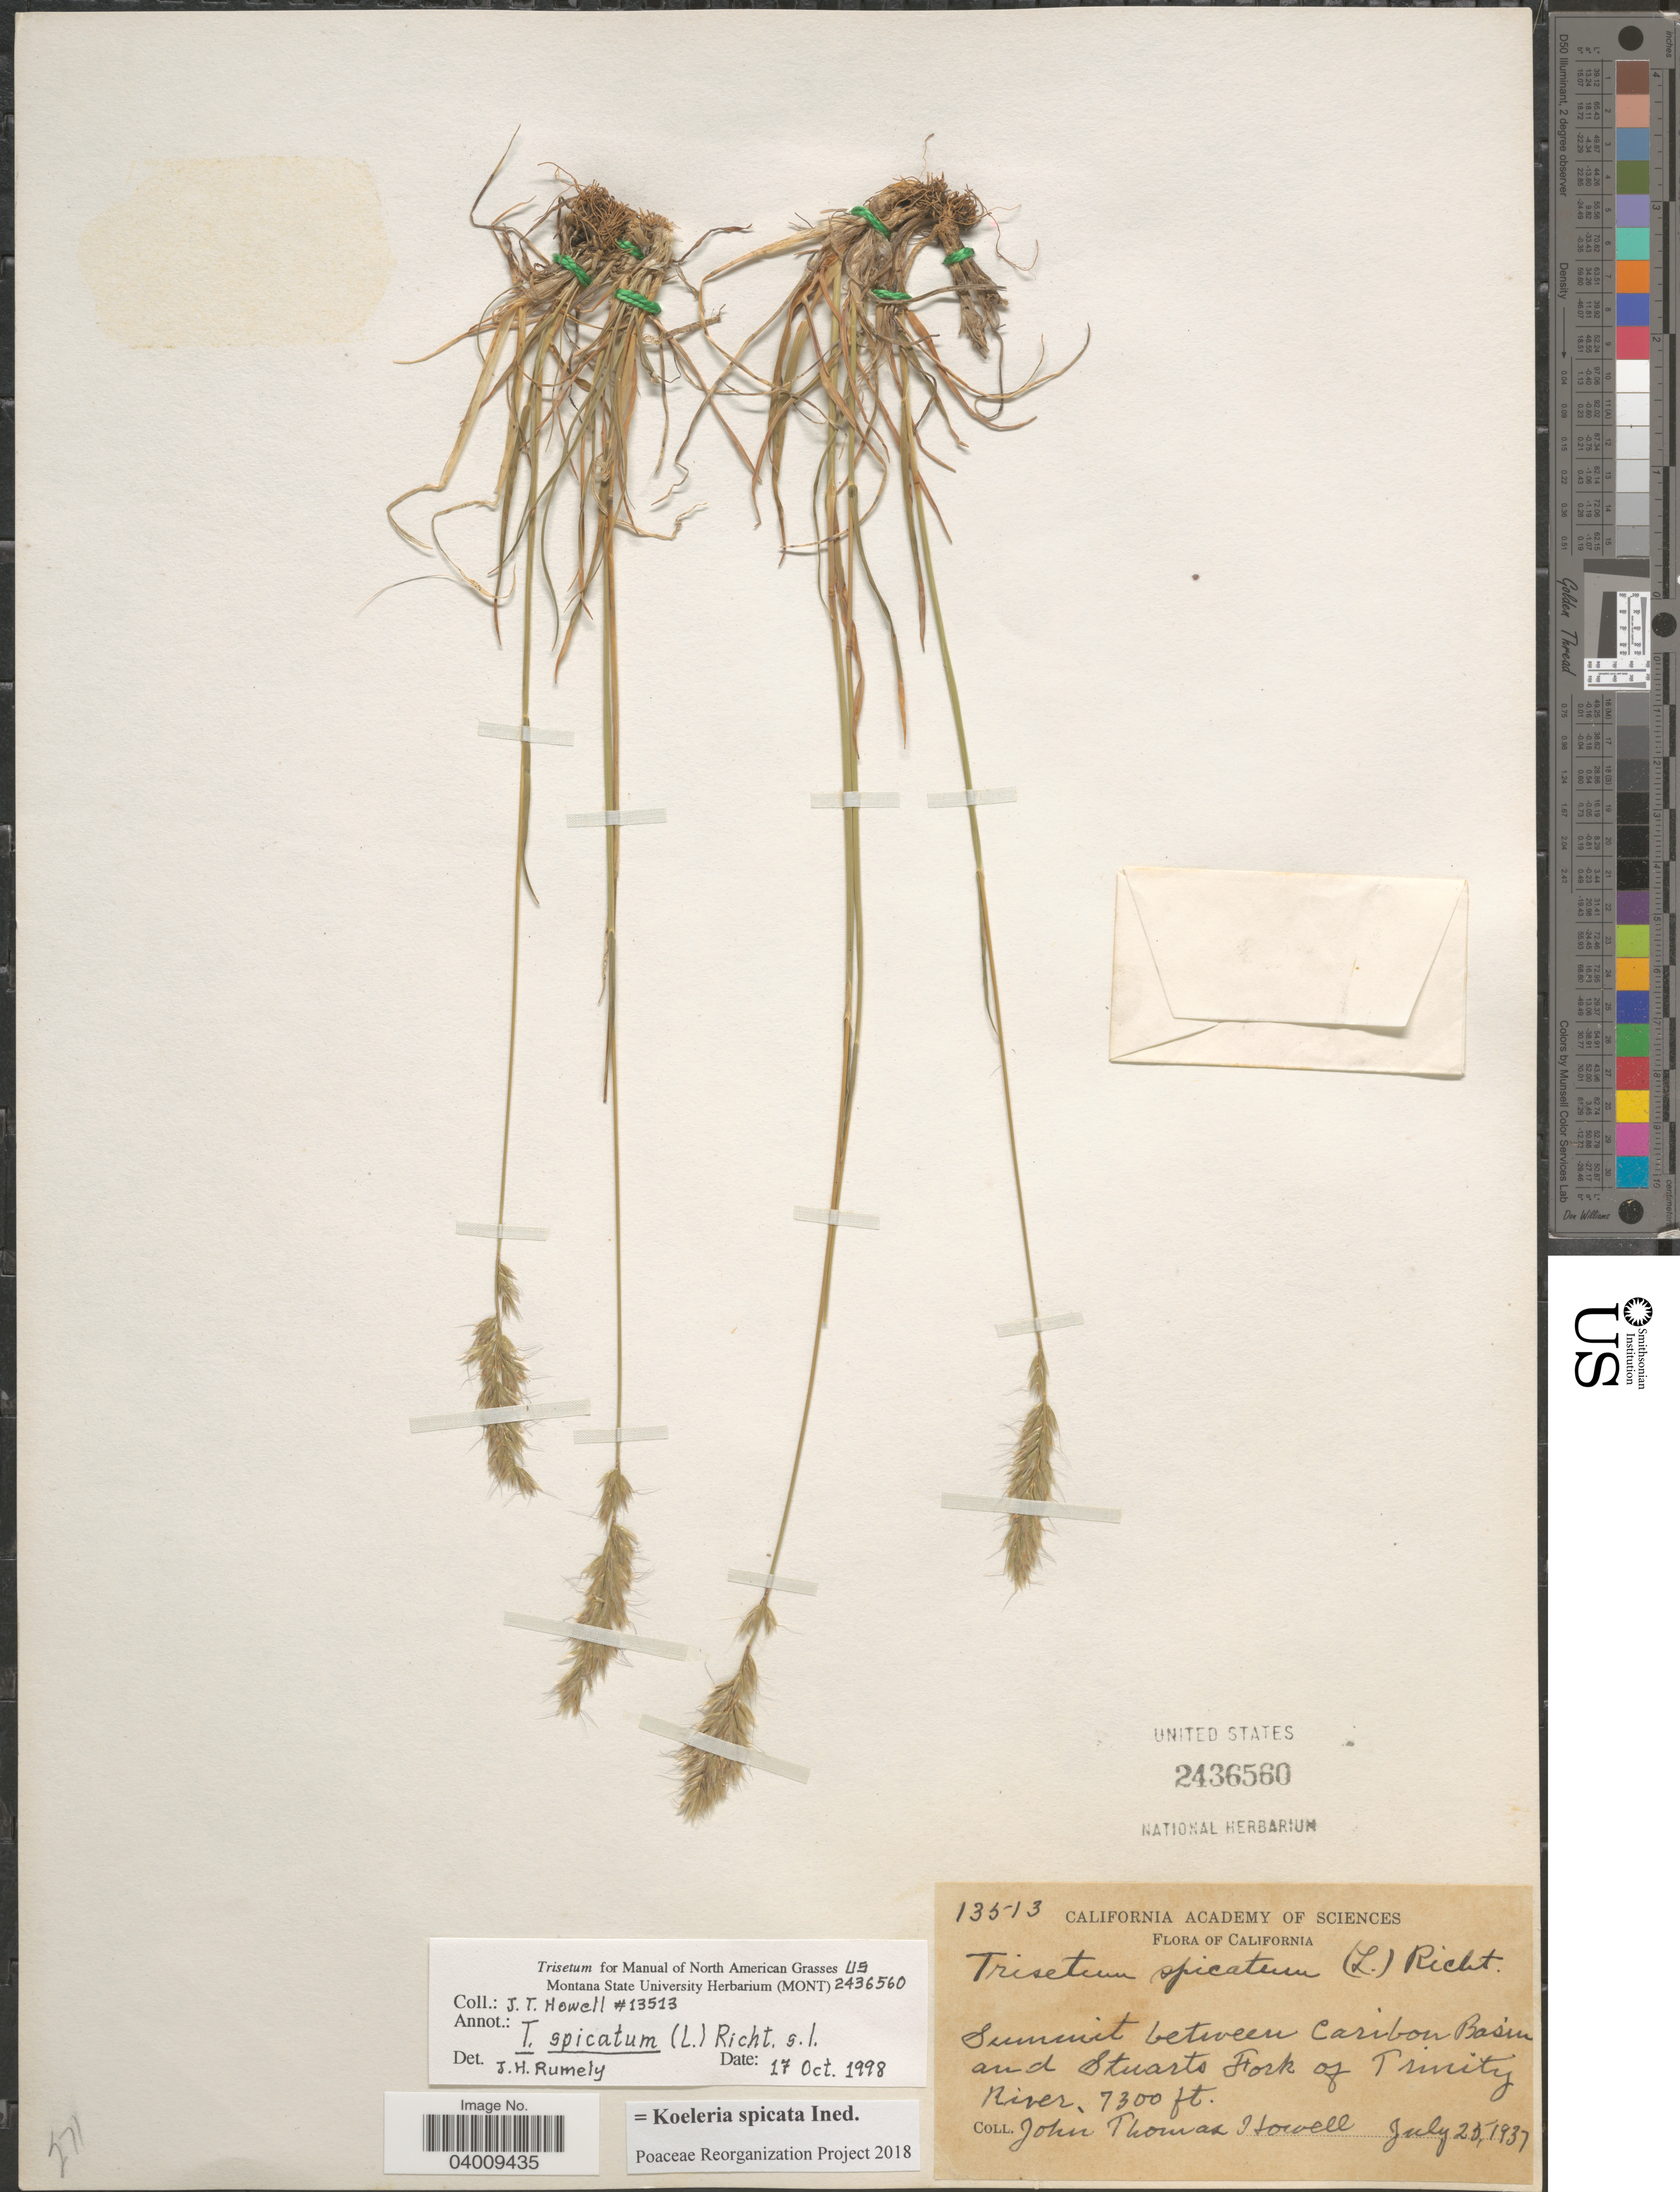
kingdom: Plantae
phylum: Tracheophyta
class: Liliopsida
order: Poales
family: Poaceae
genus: Koeleria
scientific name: Koeleria spicata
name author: (L.) Barberá et al.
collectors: J. T. Howell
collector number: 13513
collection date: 1937-07-25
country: United States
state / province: California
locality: Summit between Caribou Basin and Stuarts Fork of Trinity River.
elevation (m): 2225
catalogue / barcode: US 2436560